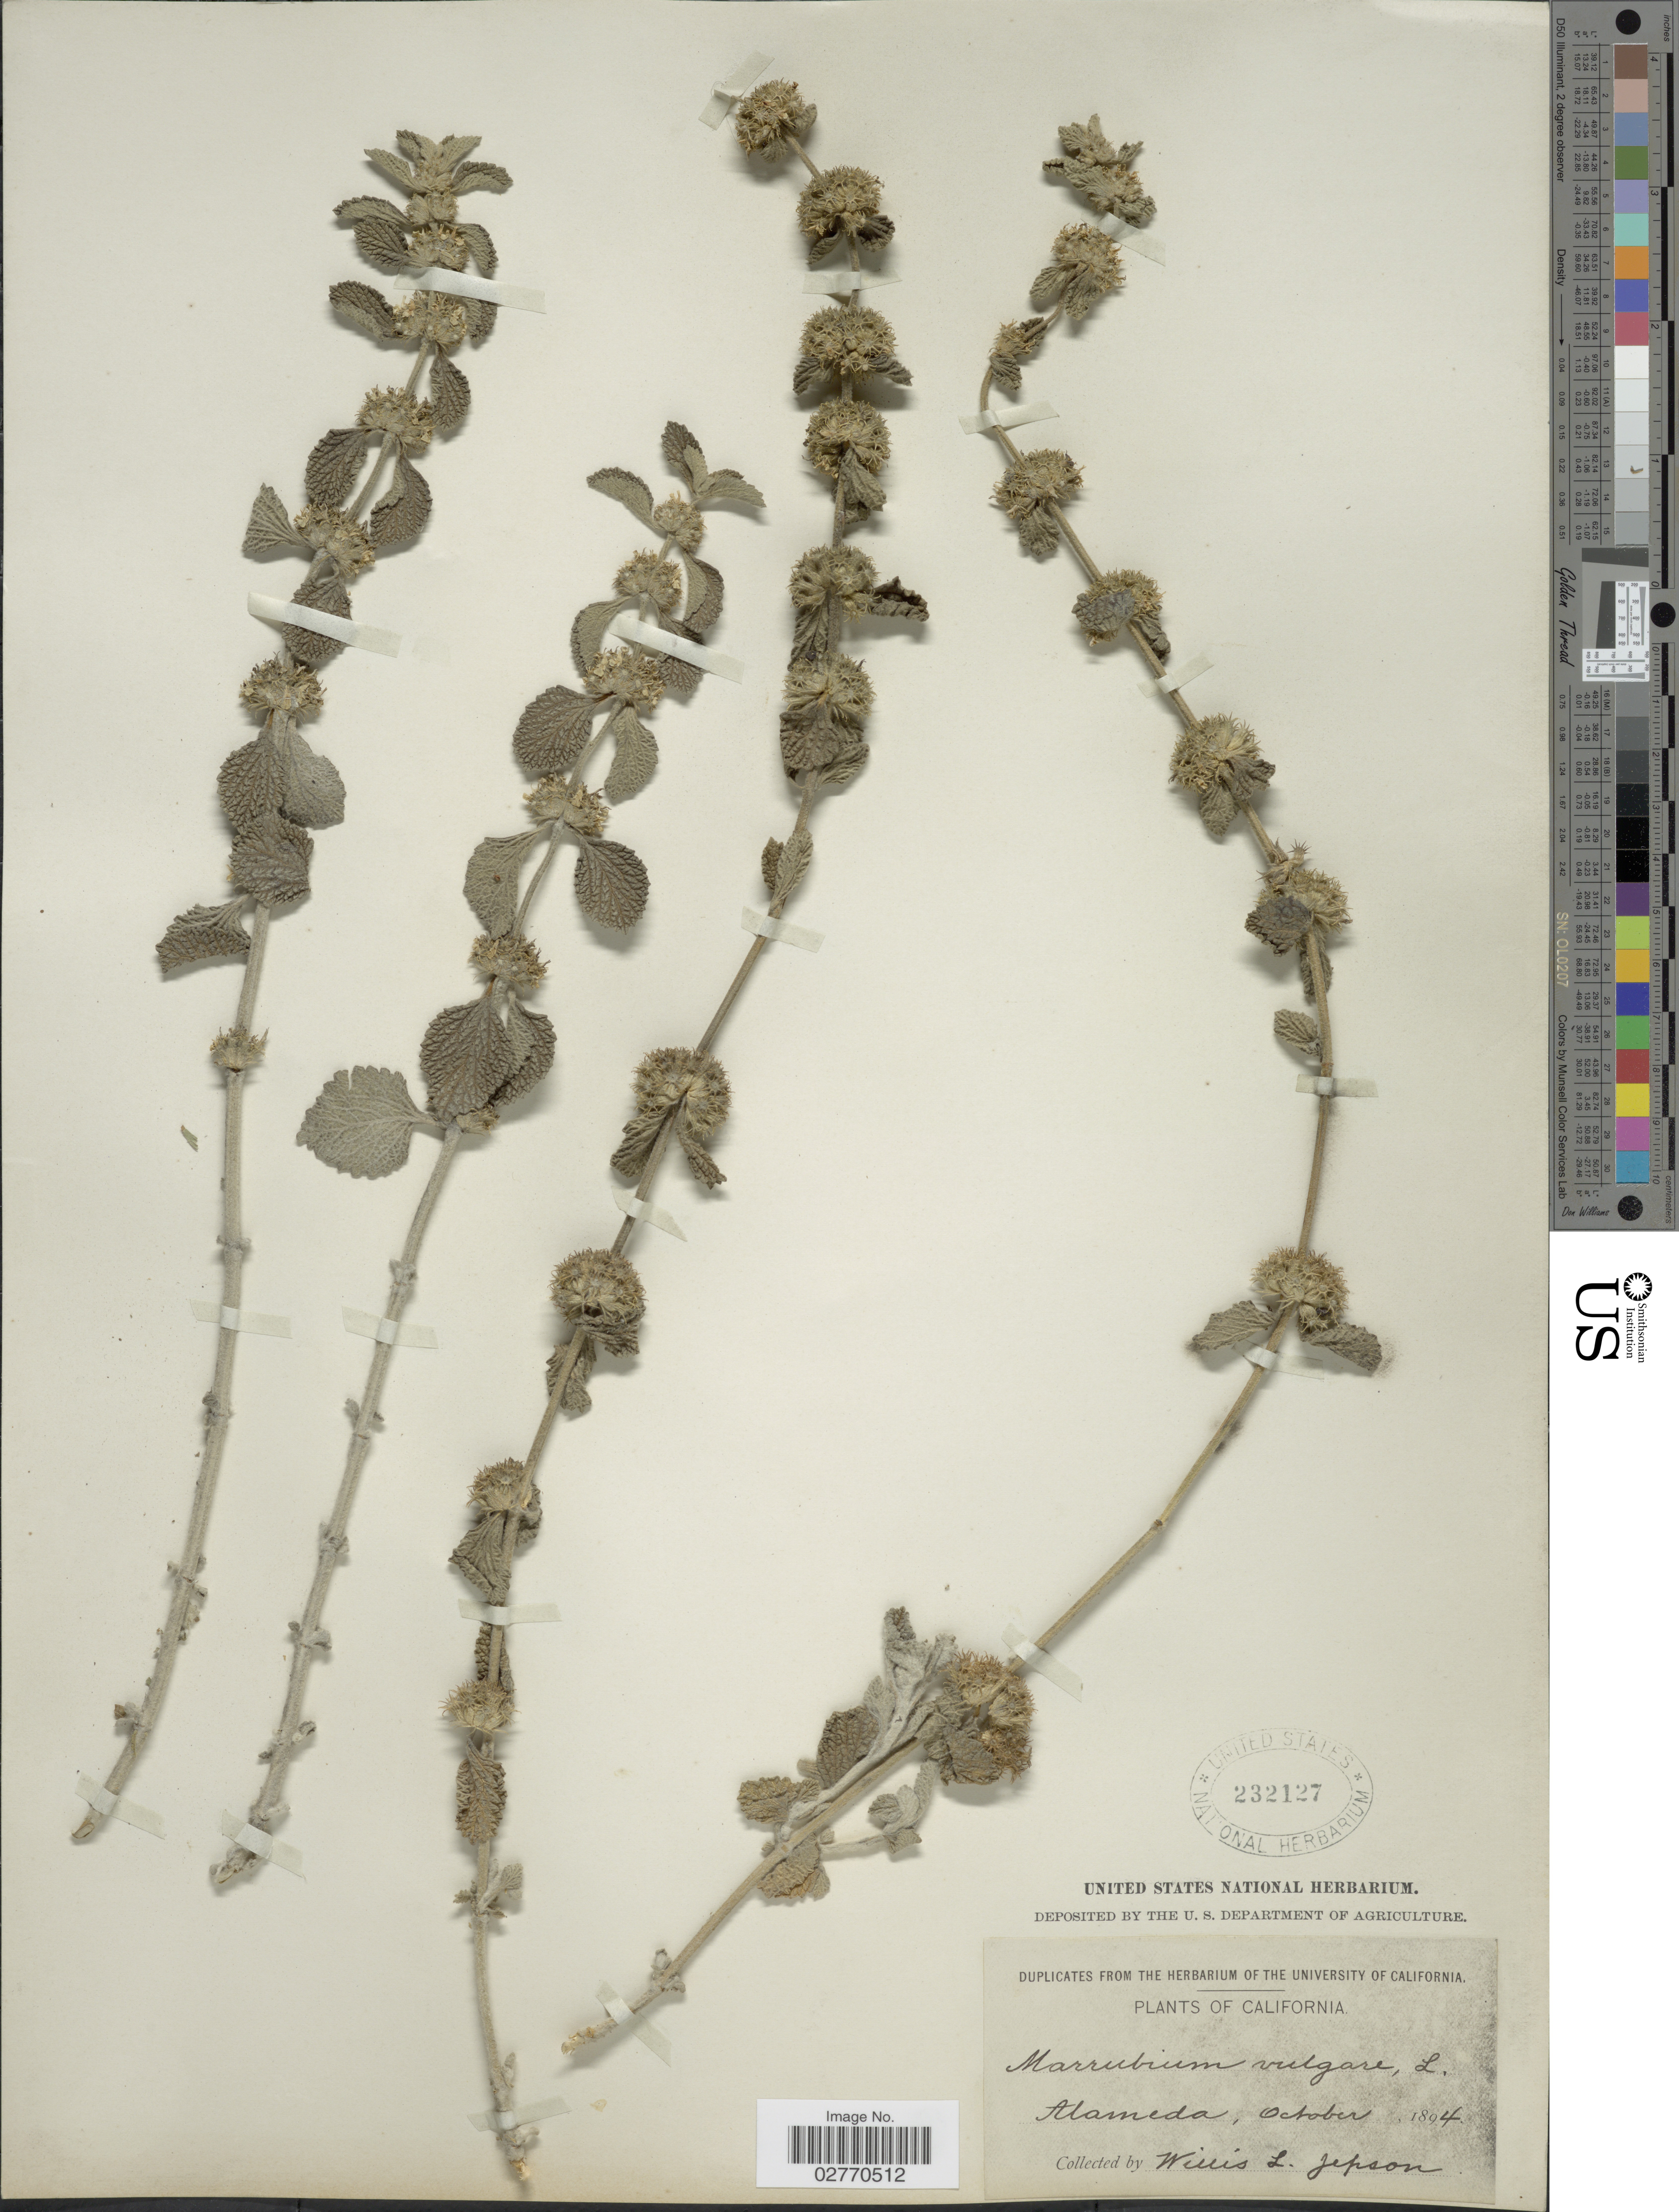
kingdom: Plantae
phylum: Tracheophyta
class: Magnoliopsida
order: Lamiales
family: Lamiaceae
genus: Marrubium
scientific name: Marrubium vulgare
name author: L.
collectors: W. L. Jepson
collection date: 1894-10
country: United States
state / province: California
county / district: Alameda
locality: Alameda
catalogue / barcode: US 232127